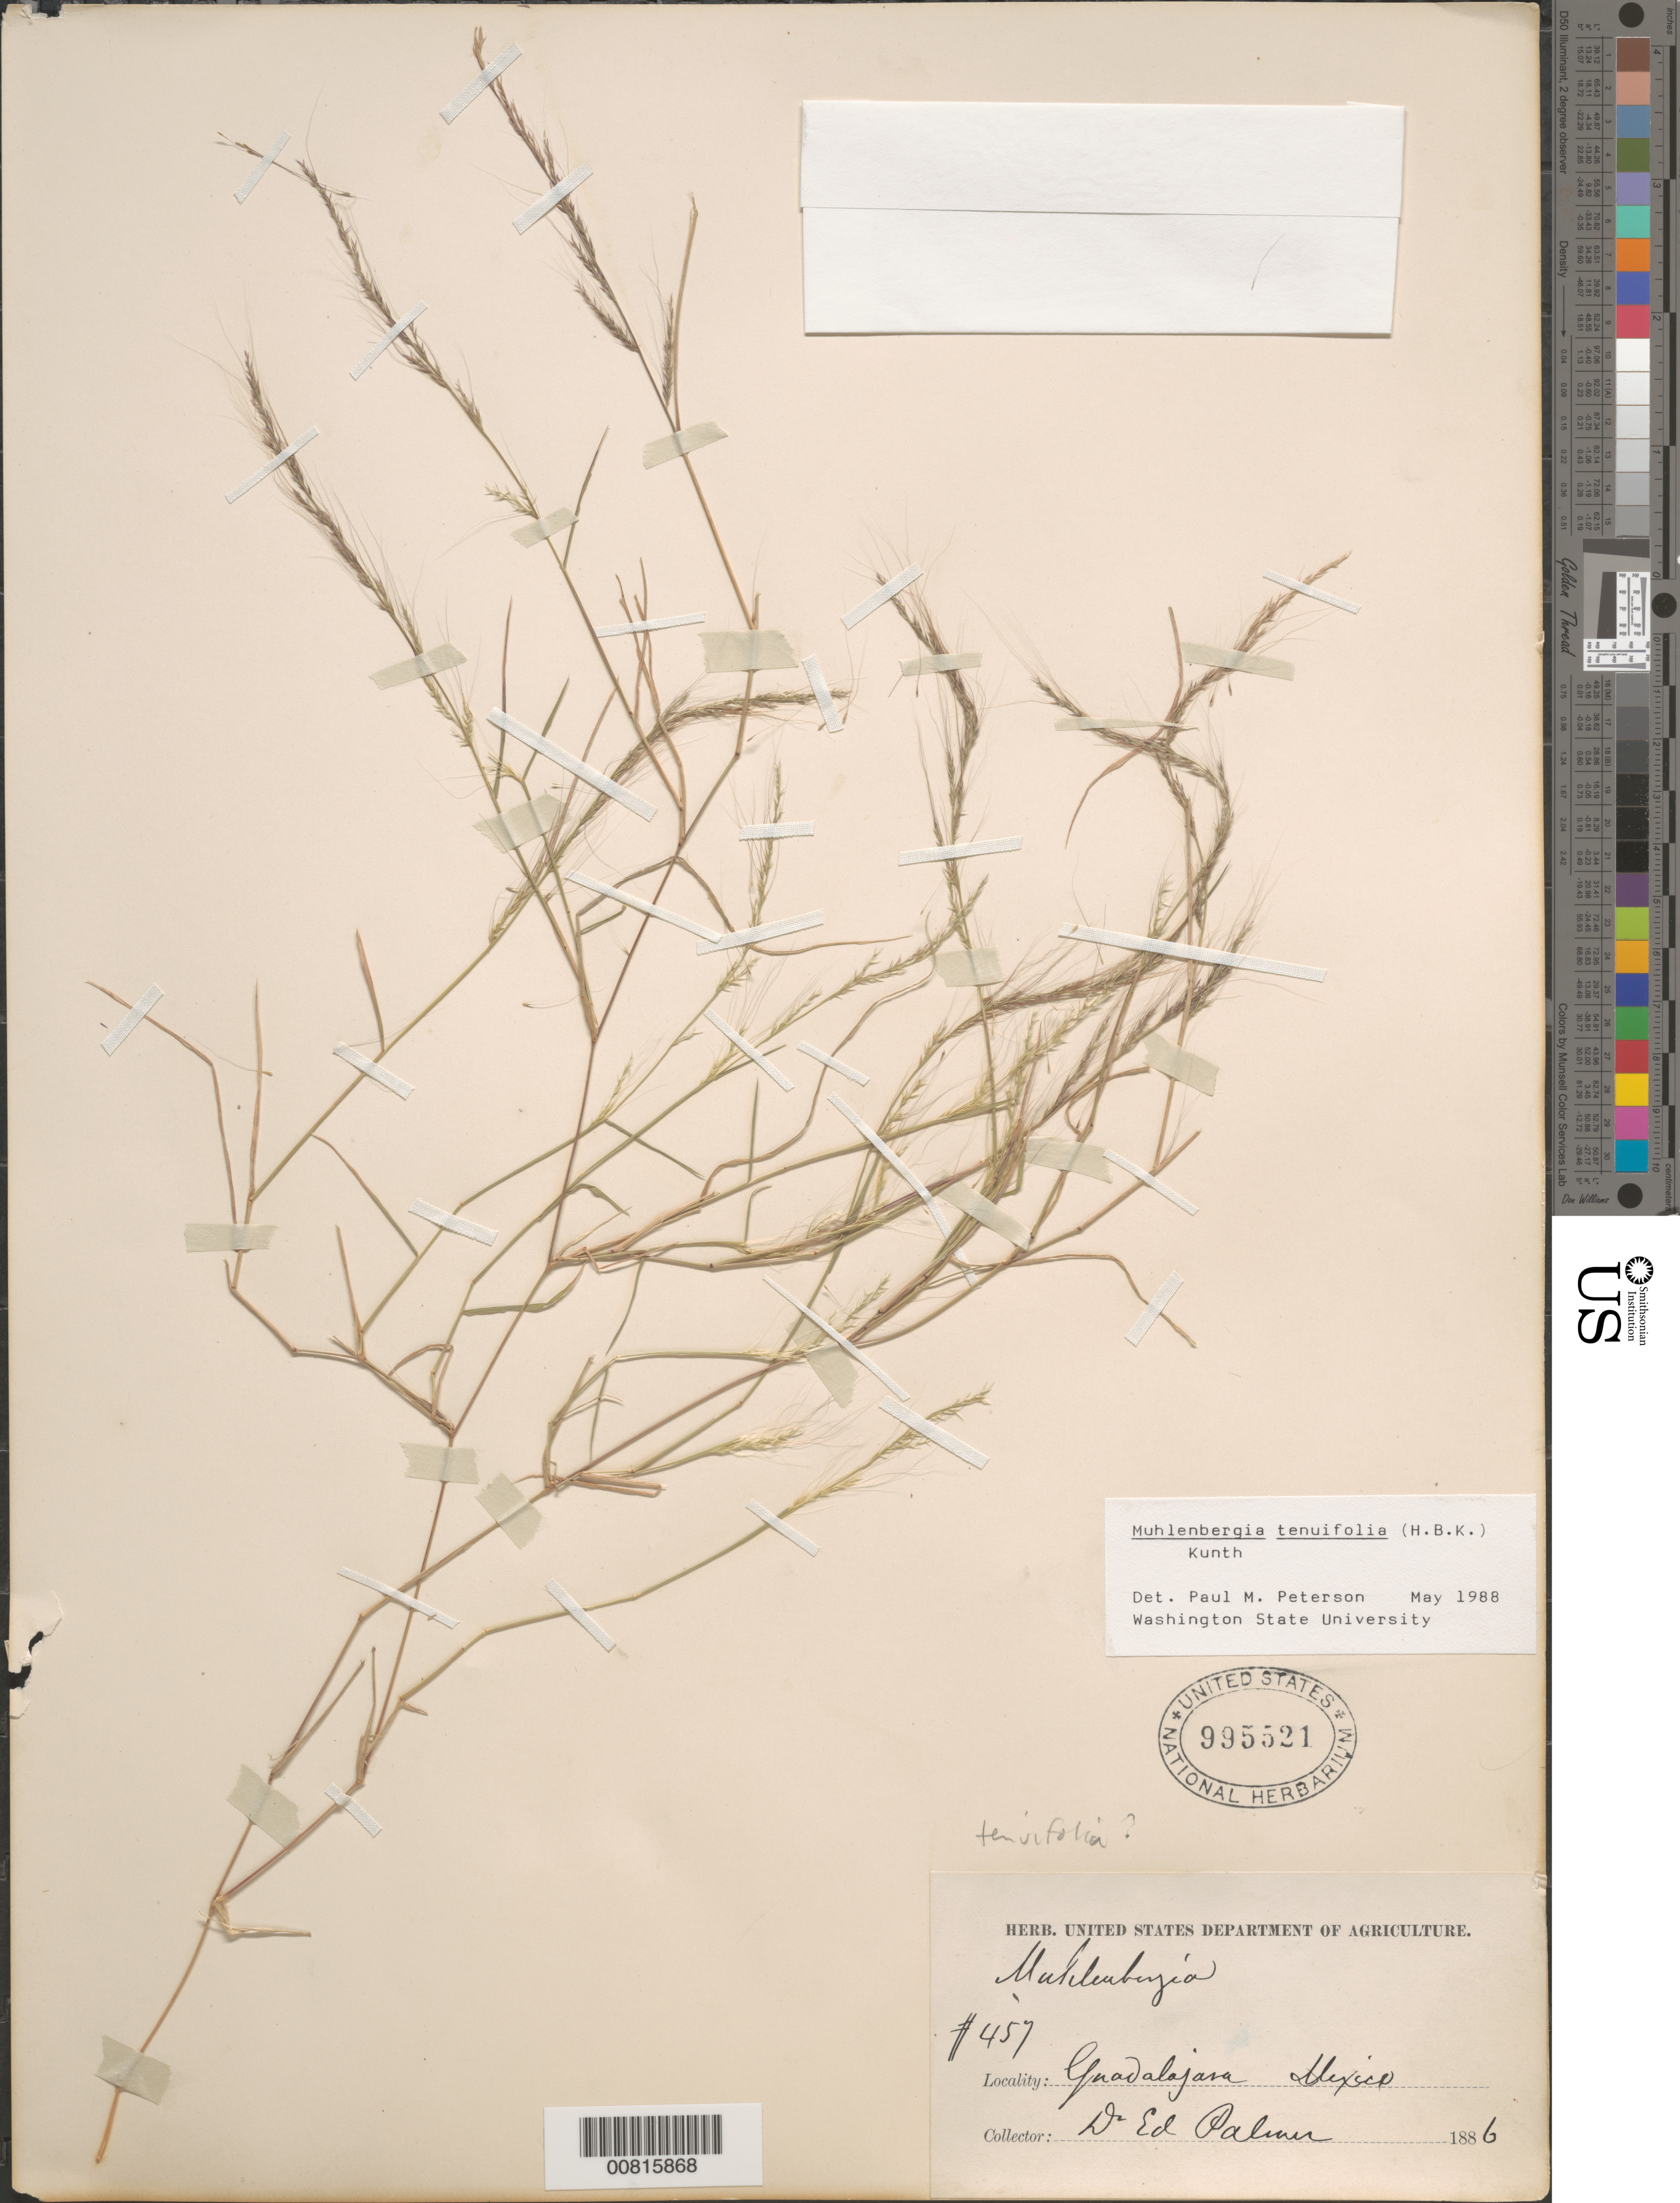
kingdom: Plantae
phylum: Tracheophyta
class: Liliopsida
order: Poales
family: Poaceae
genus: Muhlenbergia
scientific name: Muhlenbergia tenuifolia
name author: (Kunth) Kunth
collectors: E. Palmer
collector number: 457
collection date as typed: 1886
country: Mexico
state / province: Jalisco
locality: Guadalajara, Mex.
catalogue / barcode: US 995521